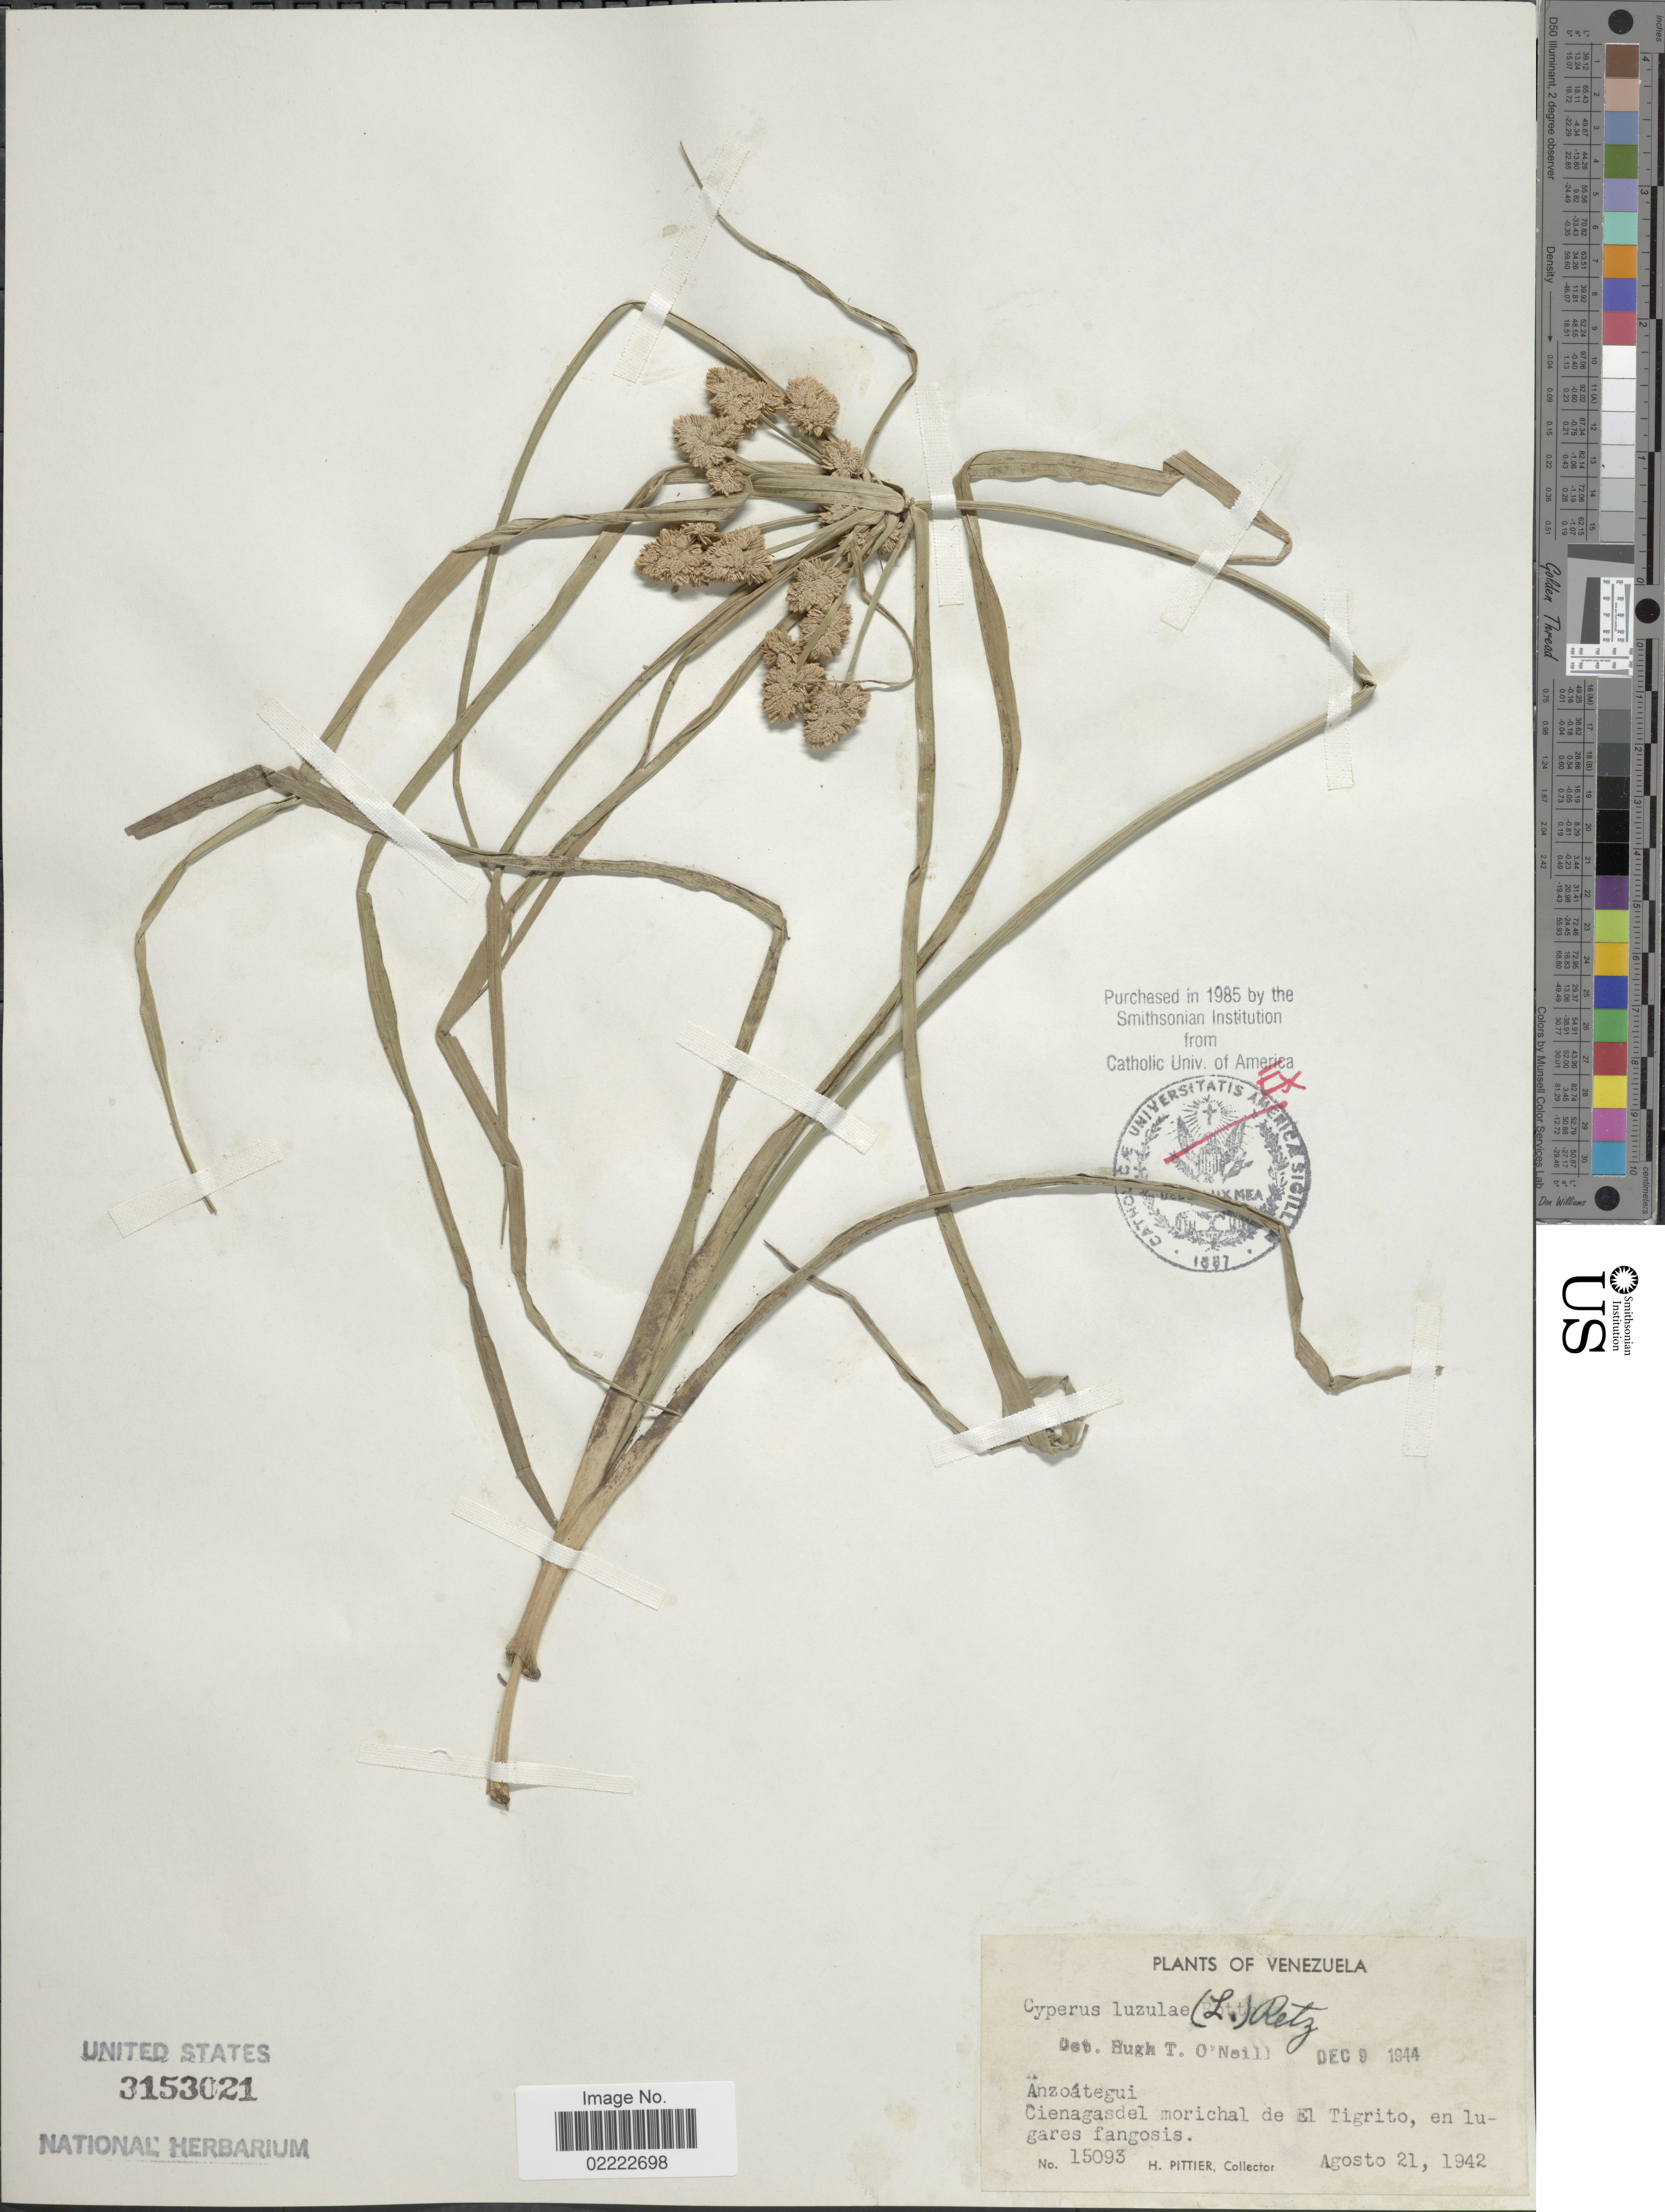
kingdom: Plantae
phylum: Tracheophyta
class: Liliopsida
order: Poales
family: Cyperaceae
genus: Cyperus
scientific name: Cyperus luzulae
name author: (L.) Rottb. ex Retz.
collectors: H. F. Pittier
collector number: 15093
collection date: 1942-08-21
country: Venezuela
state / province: Anzoategui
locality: Cienagasdel morichal de El Tigrito, en lugares fangosis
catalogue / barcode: US 3153021